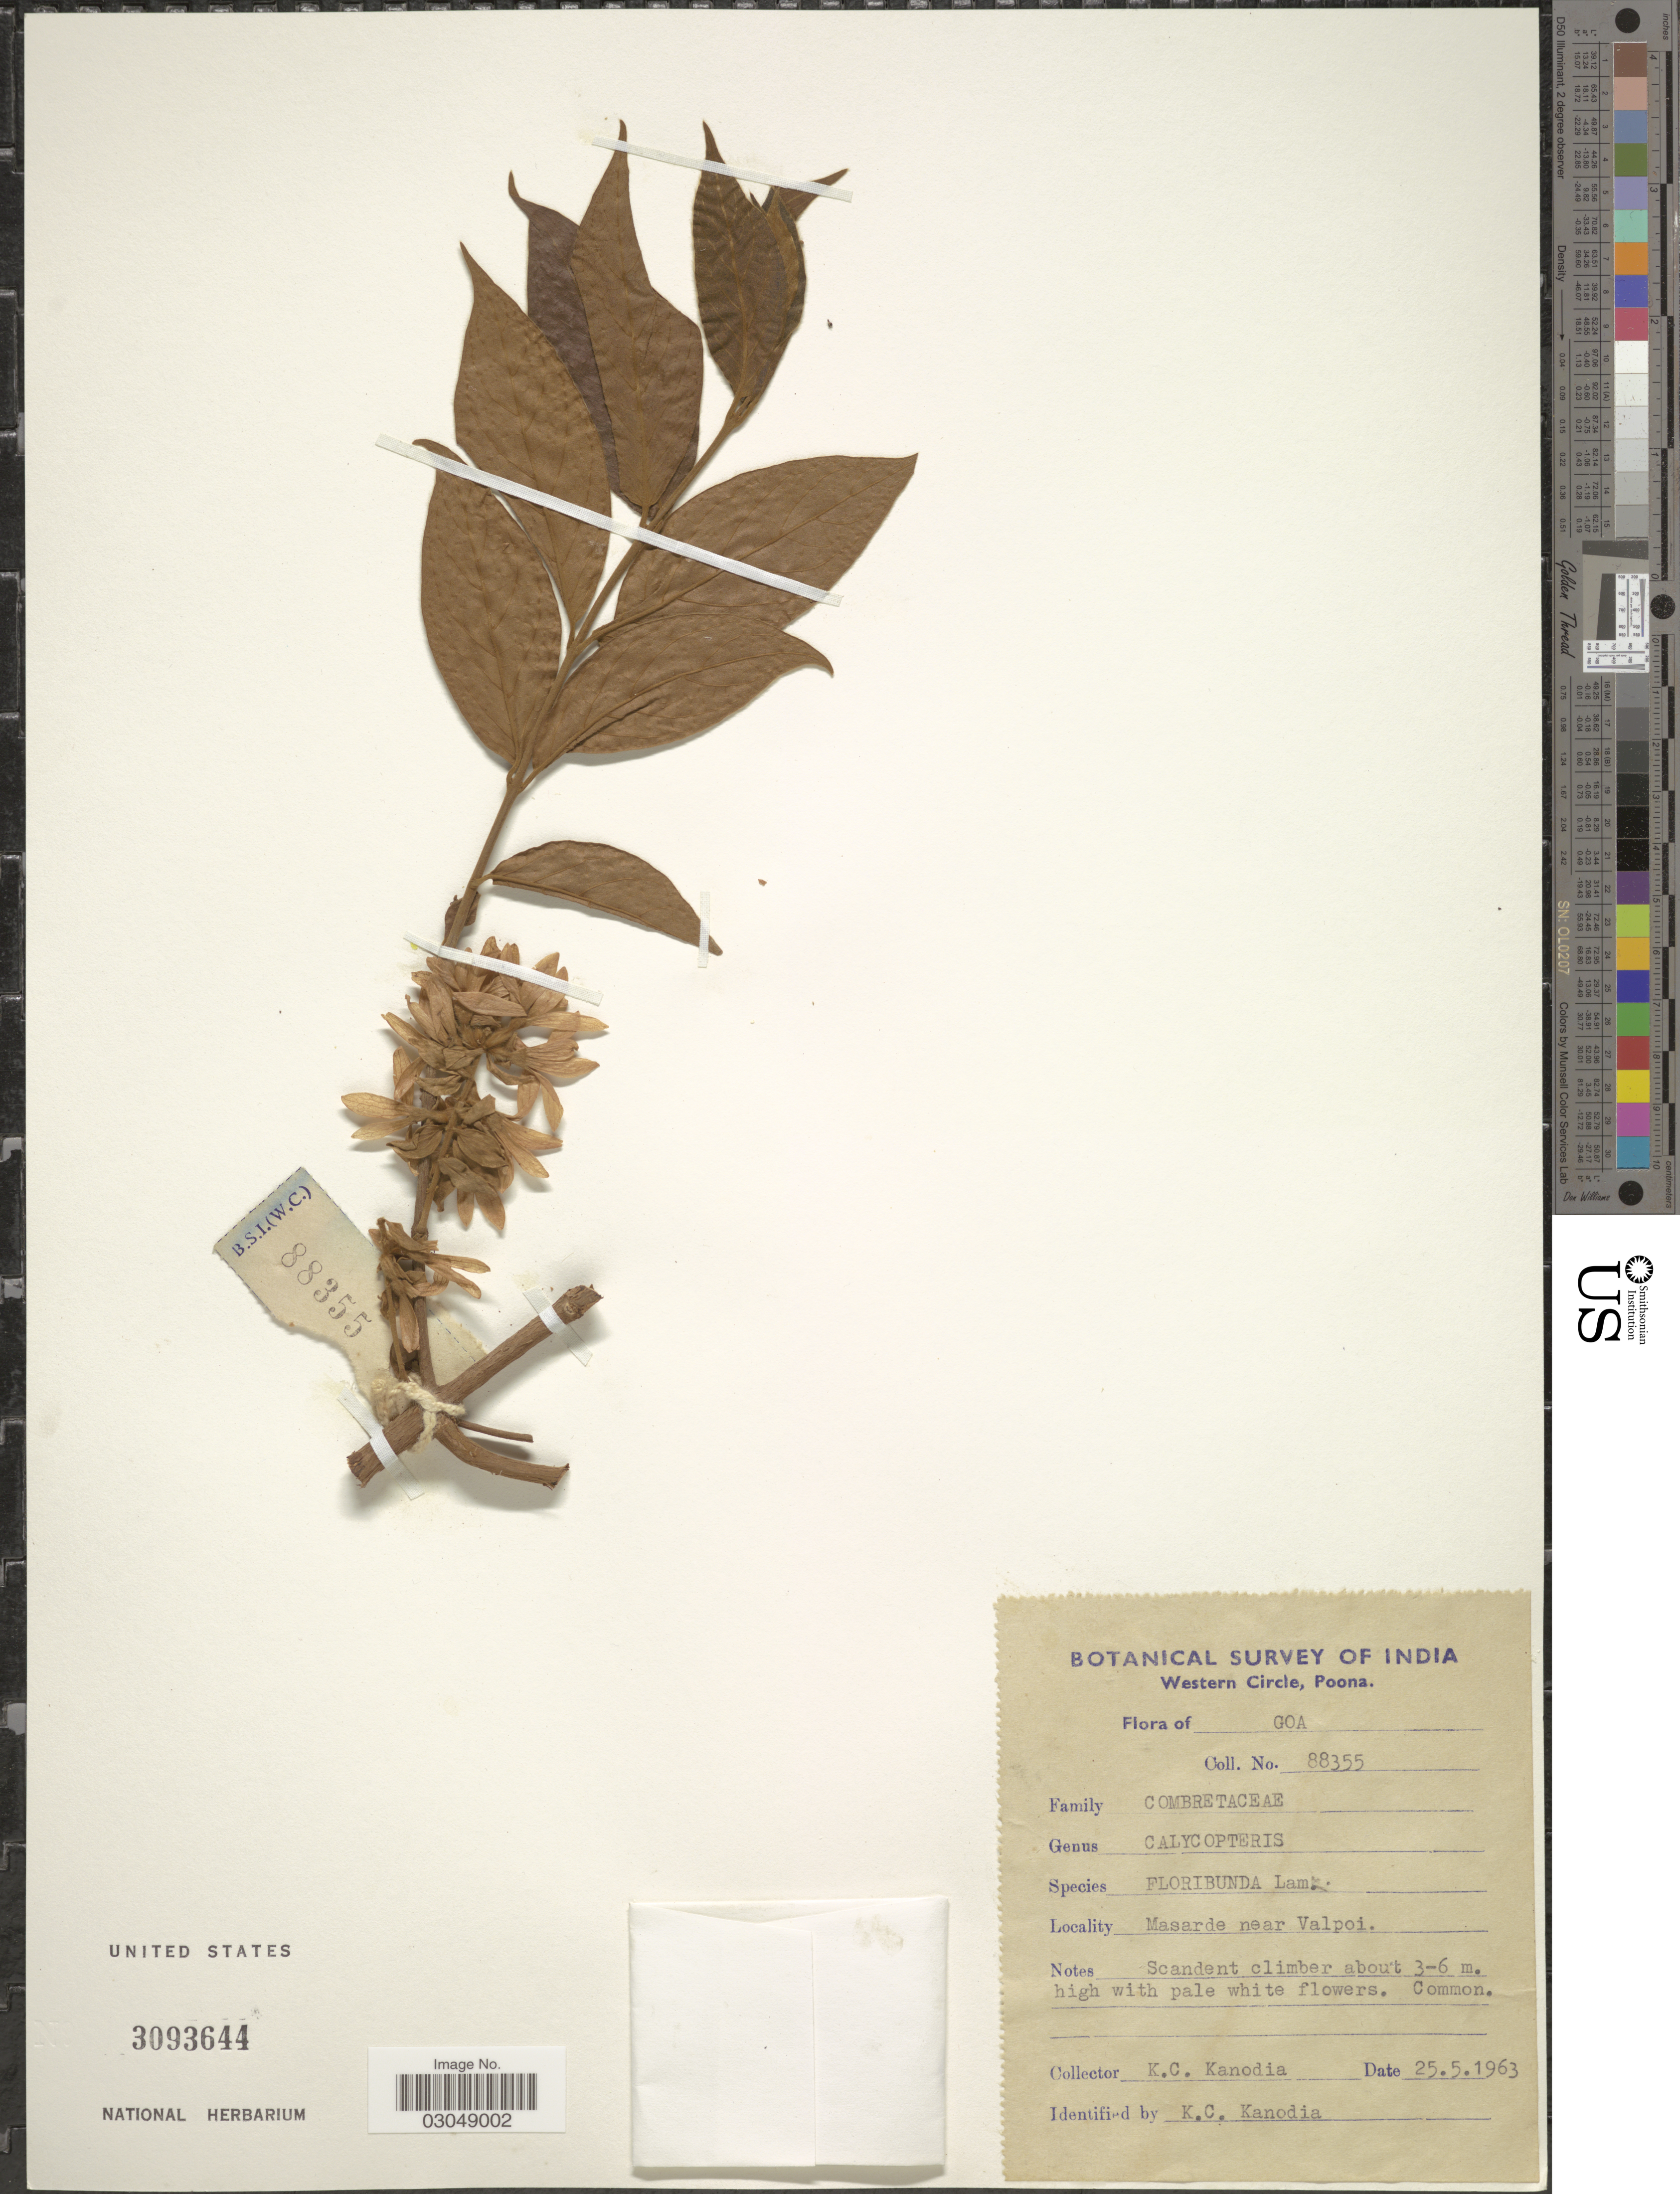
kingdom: Plantae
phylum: Tracheophyta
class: Magnoliopsida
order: Myrtales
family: Combretaceae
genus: Getonia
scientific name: Getonia floribunda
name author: Roxb.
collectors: K. Kanodia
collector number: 88355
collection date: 1963-05-25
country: India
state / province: Goa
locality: Masarde near Valpoi.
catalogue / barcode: US 3093644